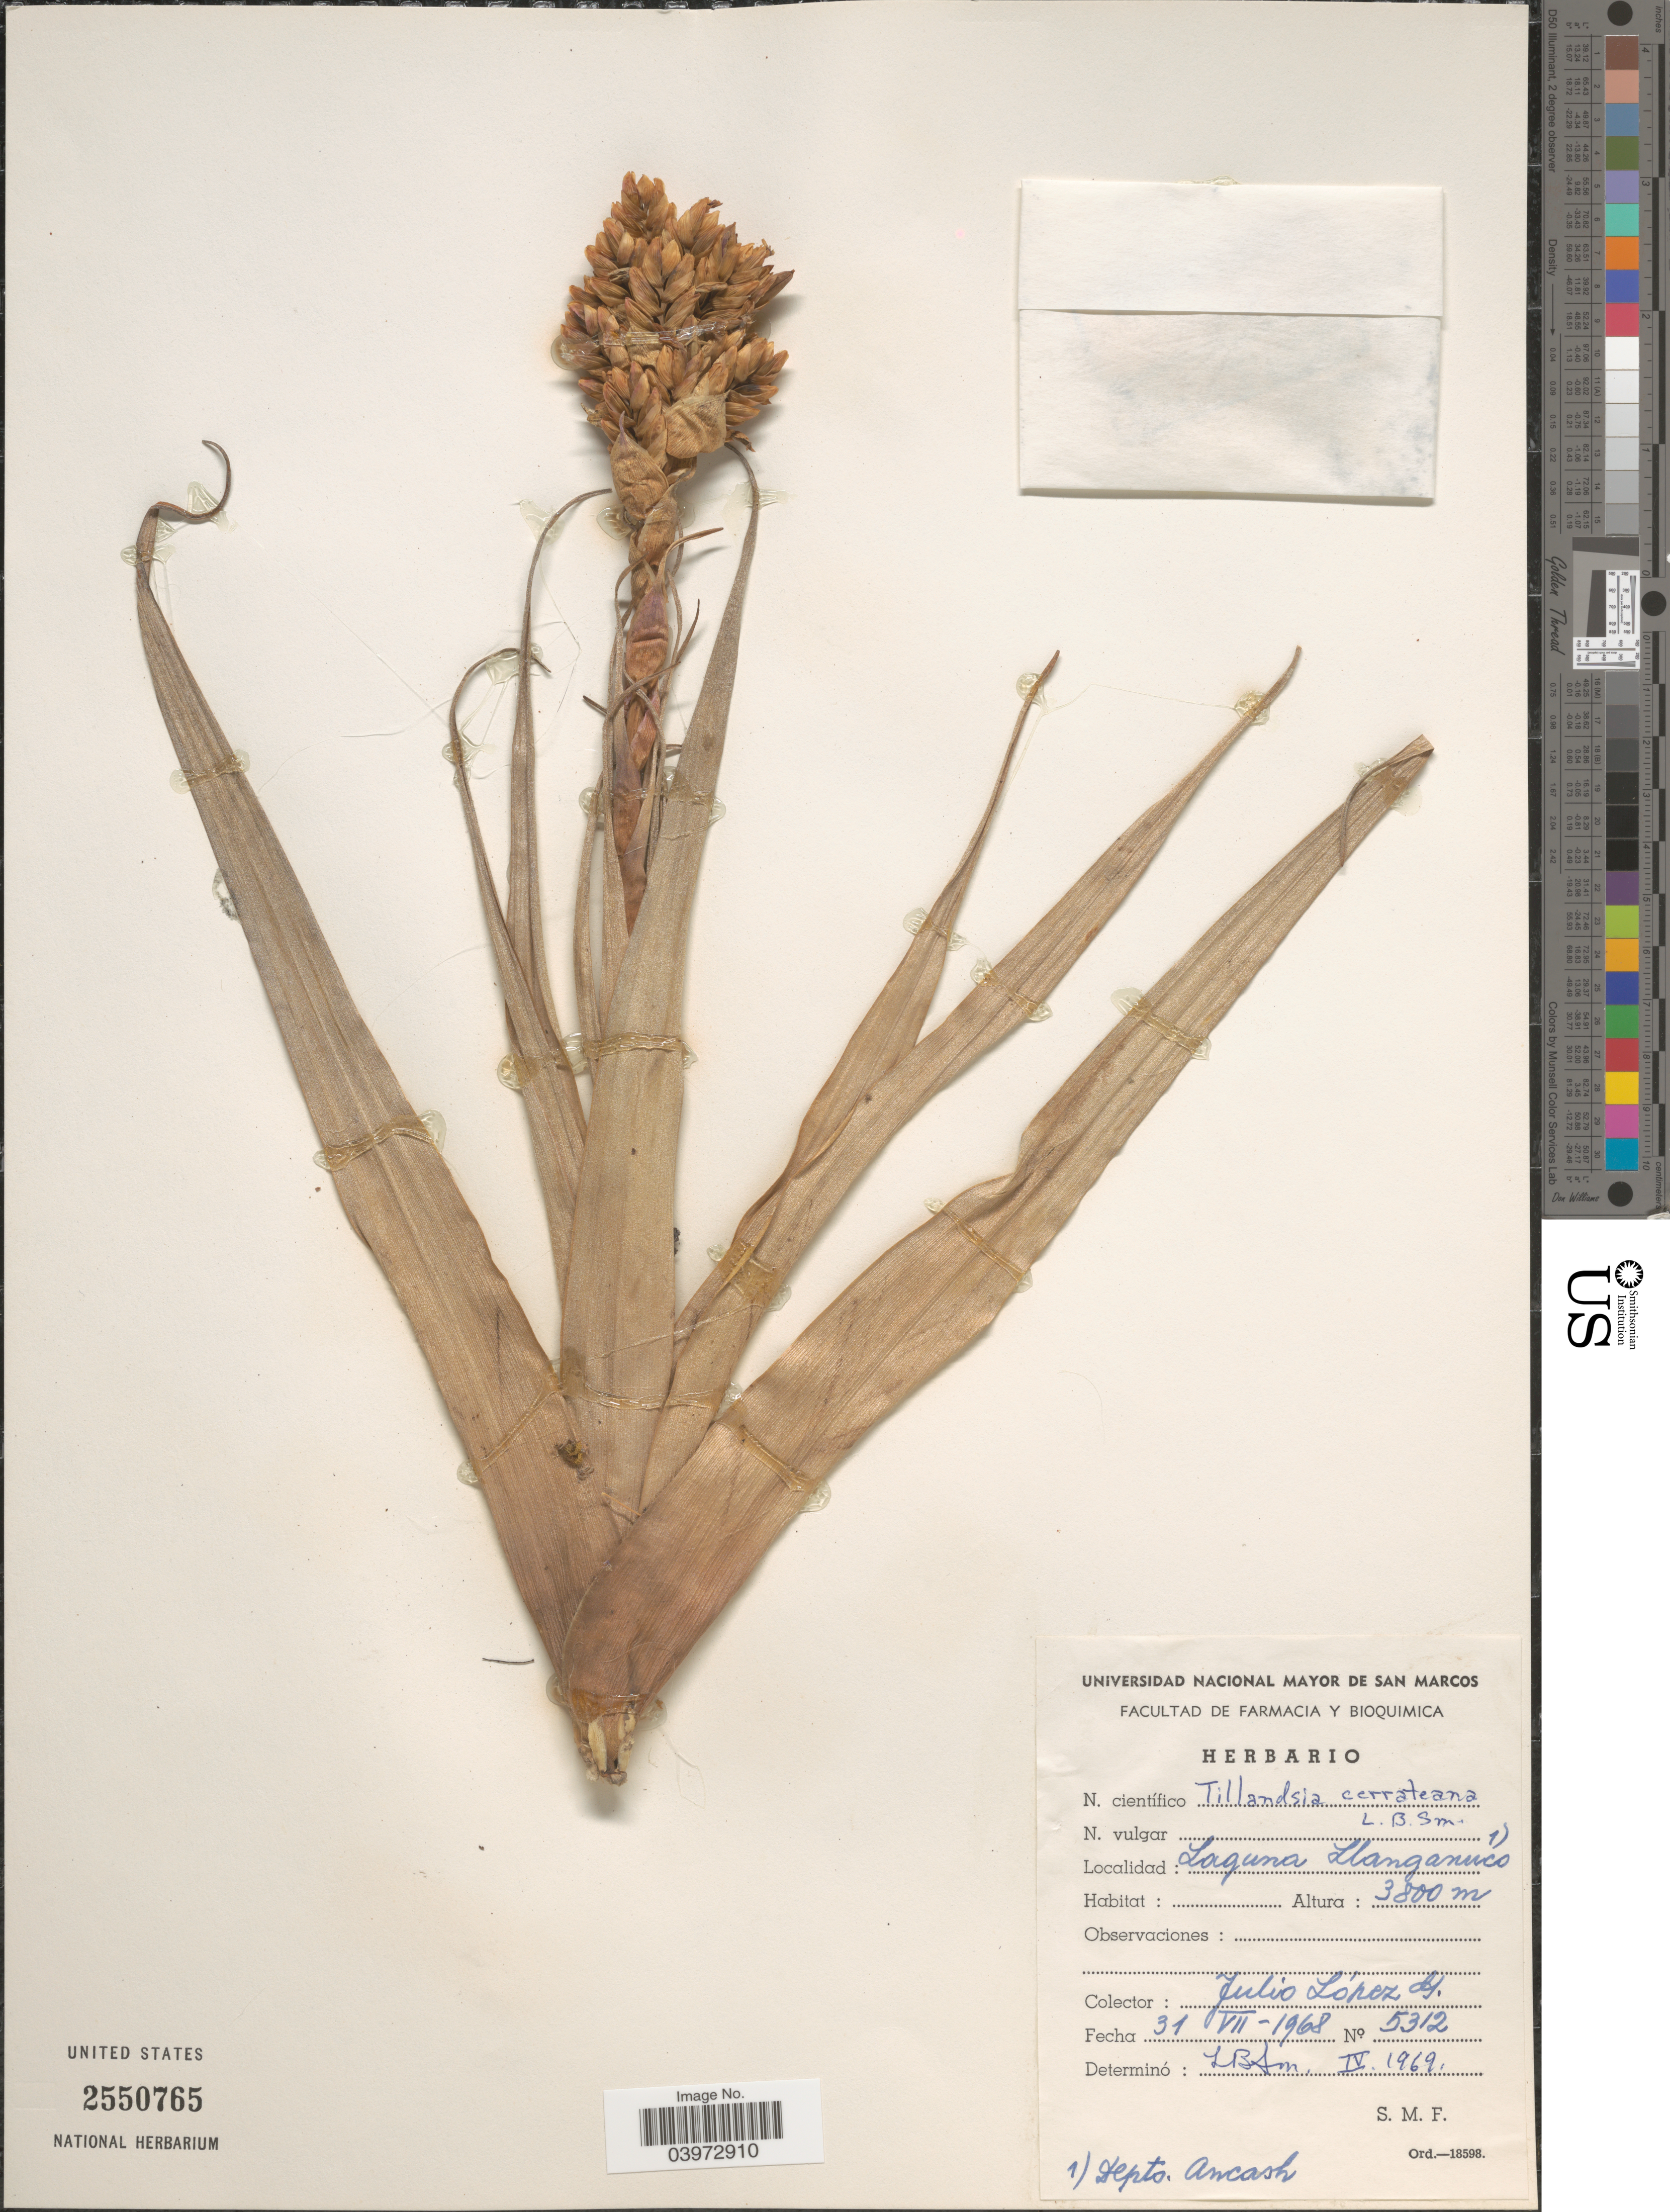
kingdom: Plantae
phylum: Tracheophyta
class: Liliopsida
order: Poales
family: Bromeliaceae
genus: Tillandsia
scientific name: Tillandsia cerrateana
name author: L.B. Sm.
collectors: J. López G.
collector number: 5312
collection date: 1968-07-31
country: Peru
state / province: Ancash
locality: Laguna Llanganuco. Depto. Ancash.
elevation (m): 3800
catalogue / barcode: US 2550765